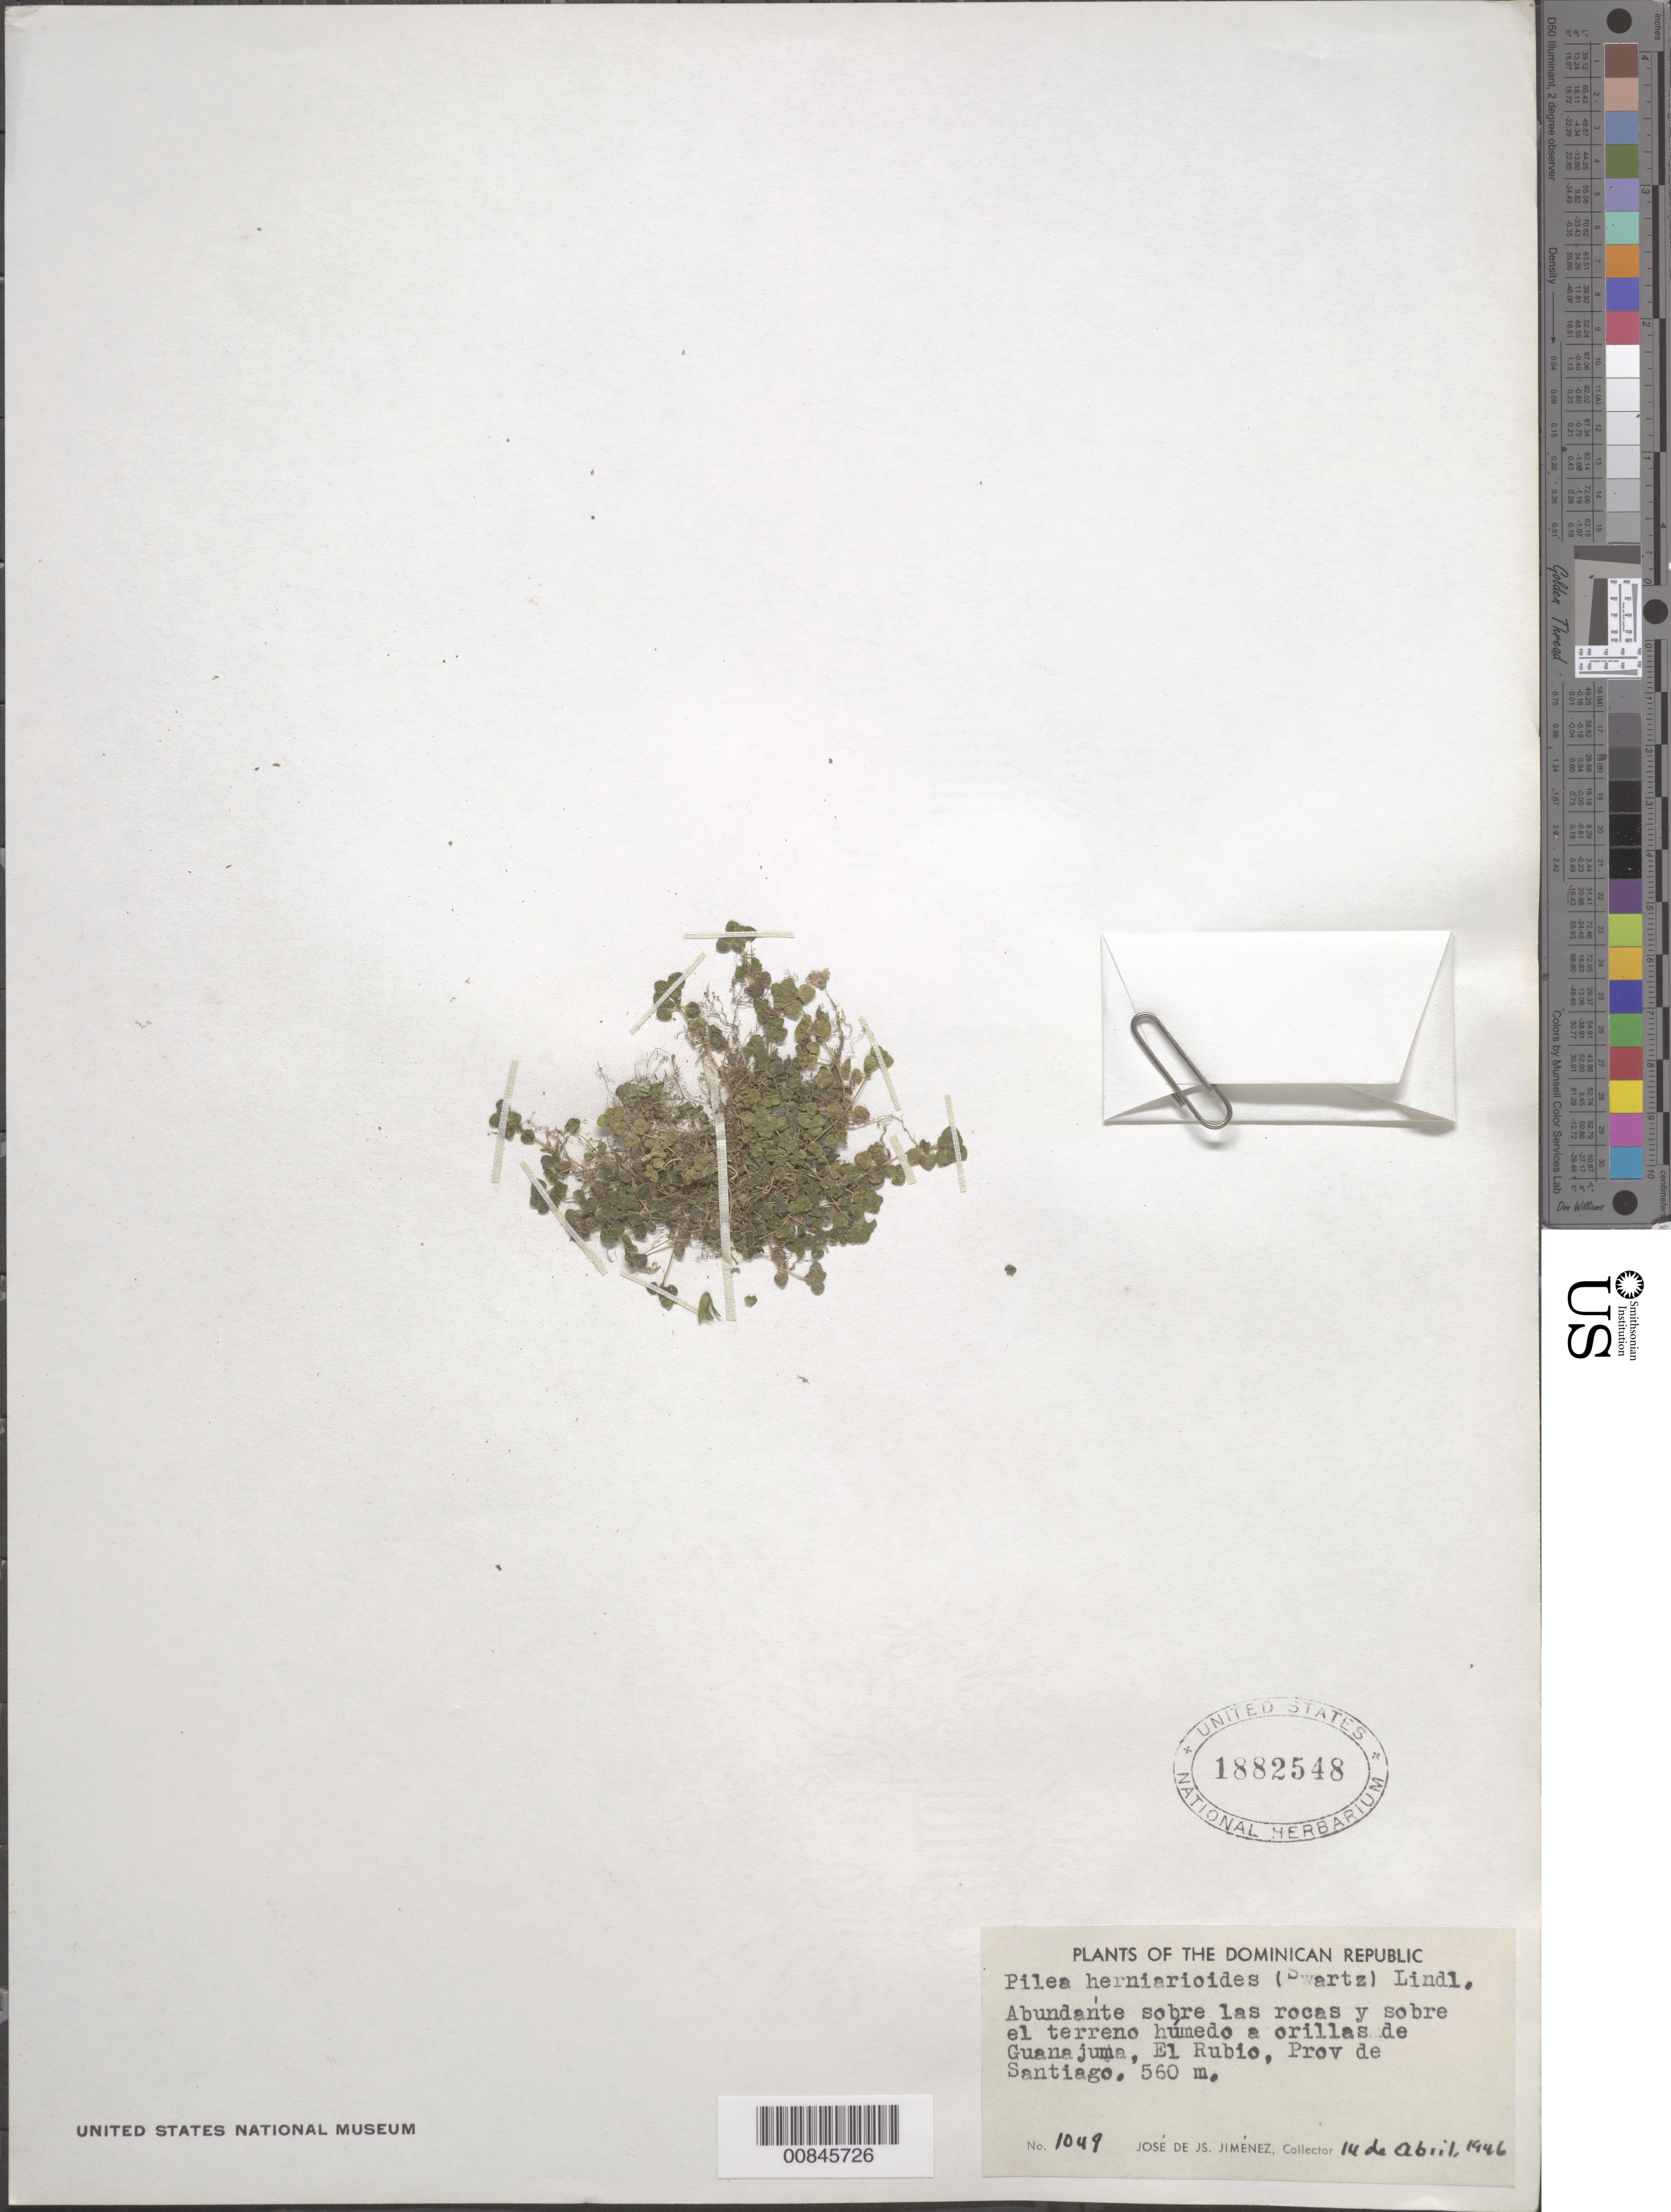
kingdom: Plantae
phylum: Tracheophyta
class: Magnoliopsida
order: Rosales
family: Urticaceae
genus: Pilea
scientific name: Pilea herniarioides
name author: (Sw.) Lindl.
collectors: J. J. Jiménez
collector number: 1049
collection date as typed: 14 Apr 1946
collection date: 1946-04-14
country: Dominican Republic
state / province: Santiago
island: Hispaniola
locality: Orillas de Guanajuma, El Rubio.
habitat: Sobre las rocas y sobre el terreno húmedo.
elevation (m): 560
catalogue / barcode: US 1882548